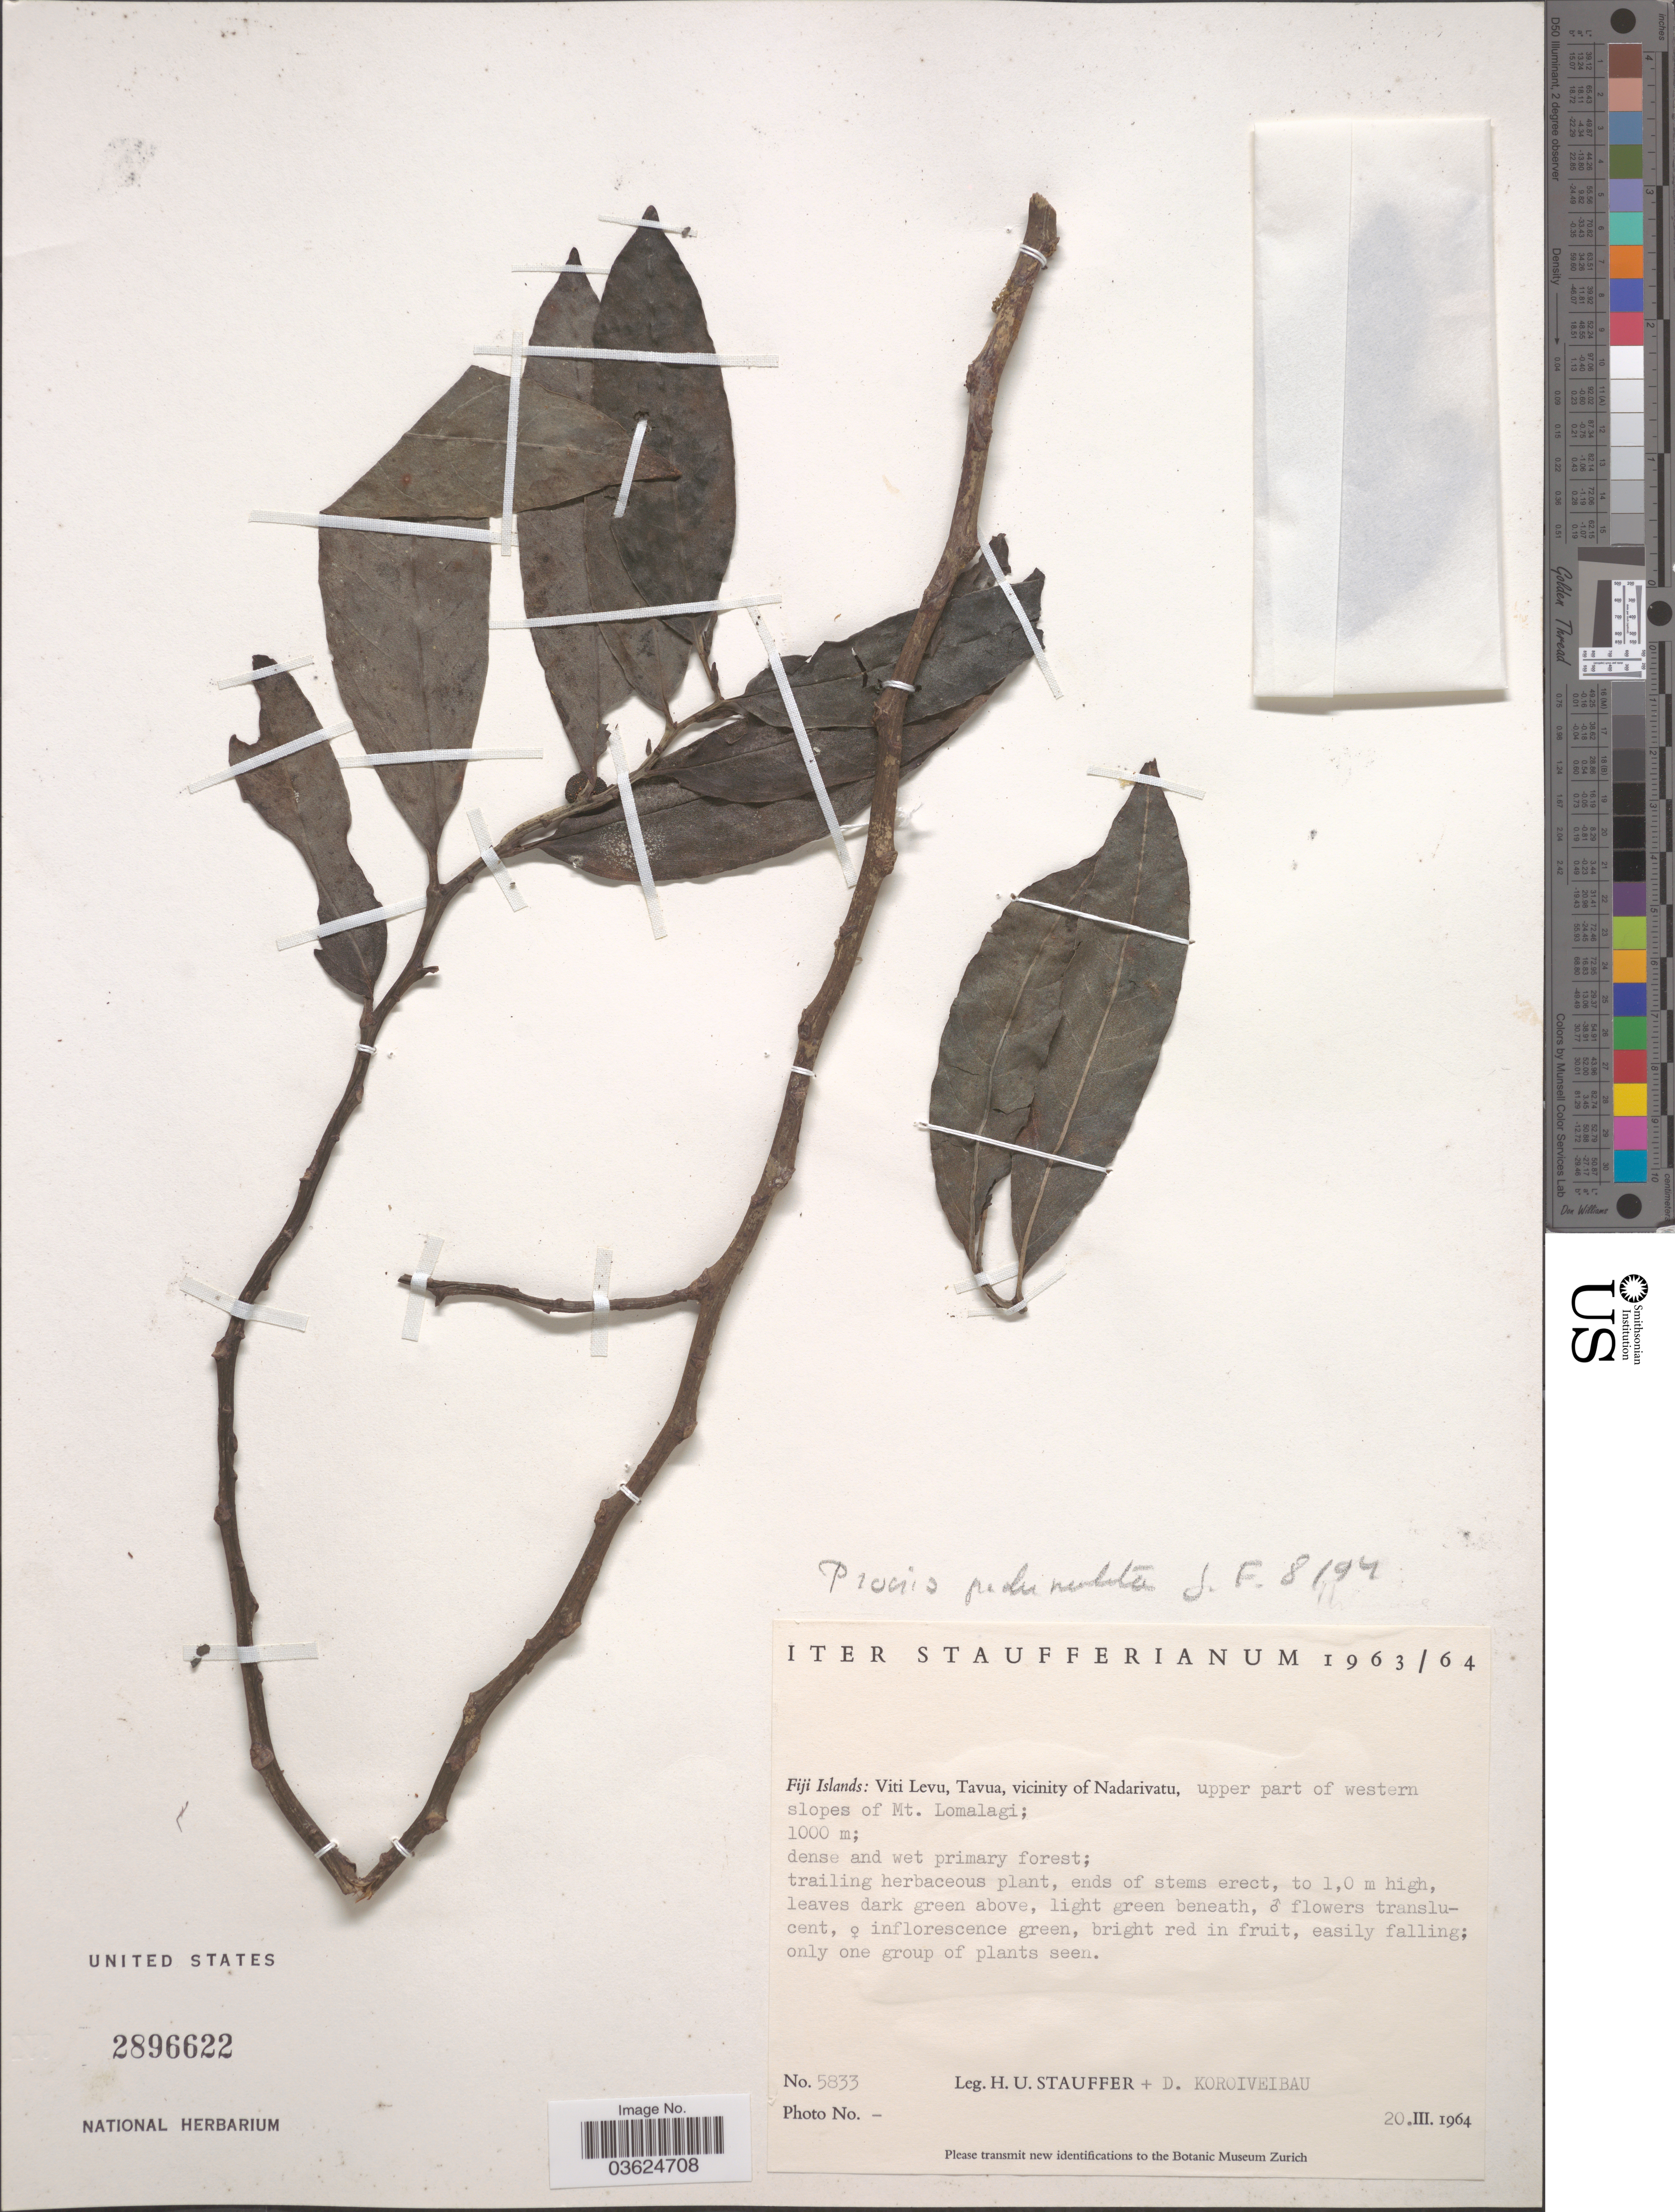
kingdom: Plantae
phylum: Tracheophyta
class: Magnoliopsida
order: Rosales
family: Urticaceae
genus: Procris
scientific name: Procris pedunculata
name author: (J.R. Forst. & G. Forst.) Wedd.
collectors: H. U. Stauffer & D. Koroiveibau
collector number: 5833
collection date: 1964-03-20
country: Fiji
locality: Viti Levu, Tavua, vicinity of Nadarivatu, upper part of western slopes of Mt. Lomalagi.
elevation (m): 1000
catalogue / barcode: US 2896622